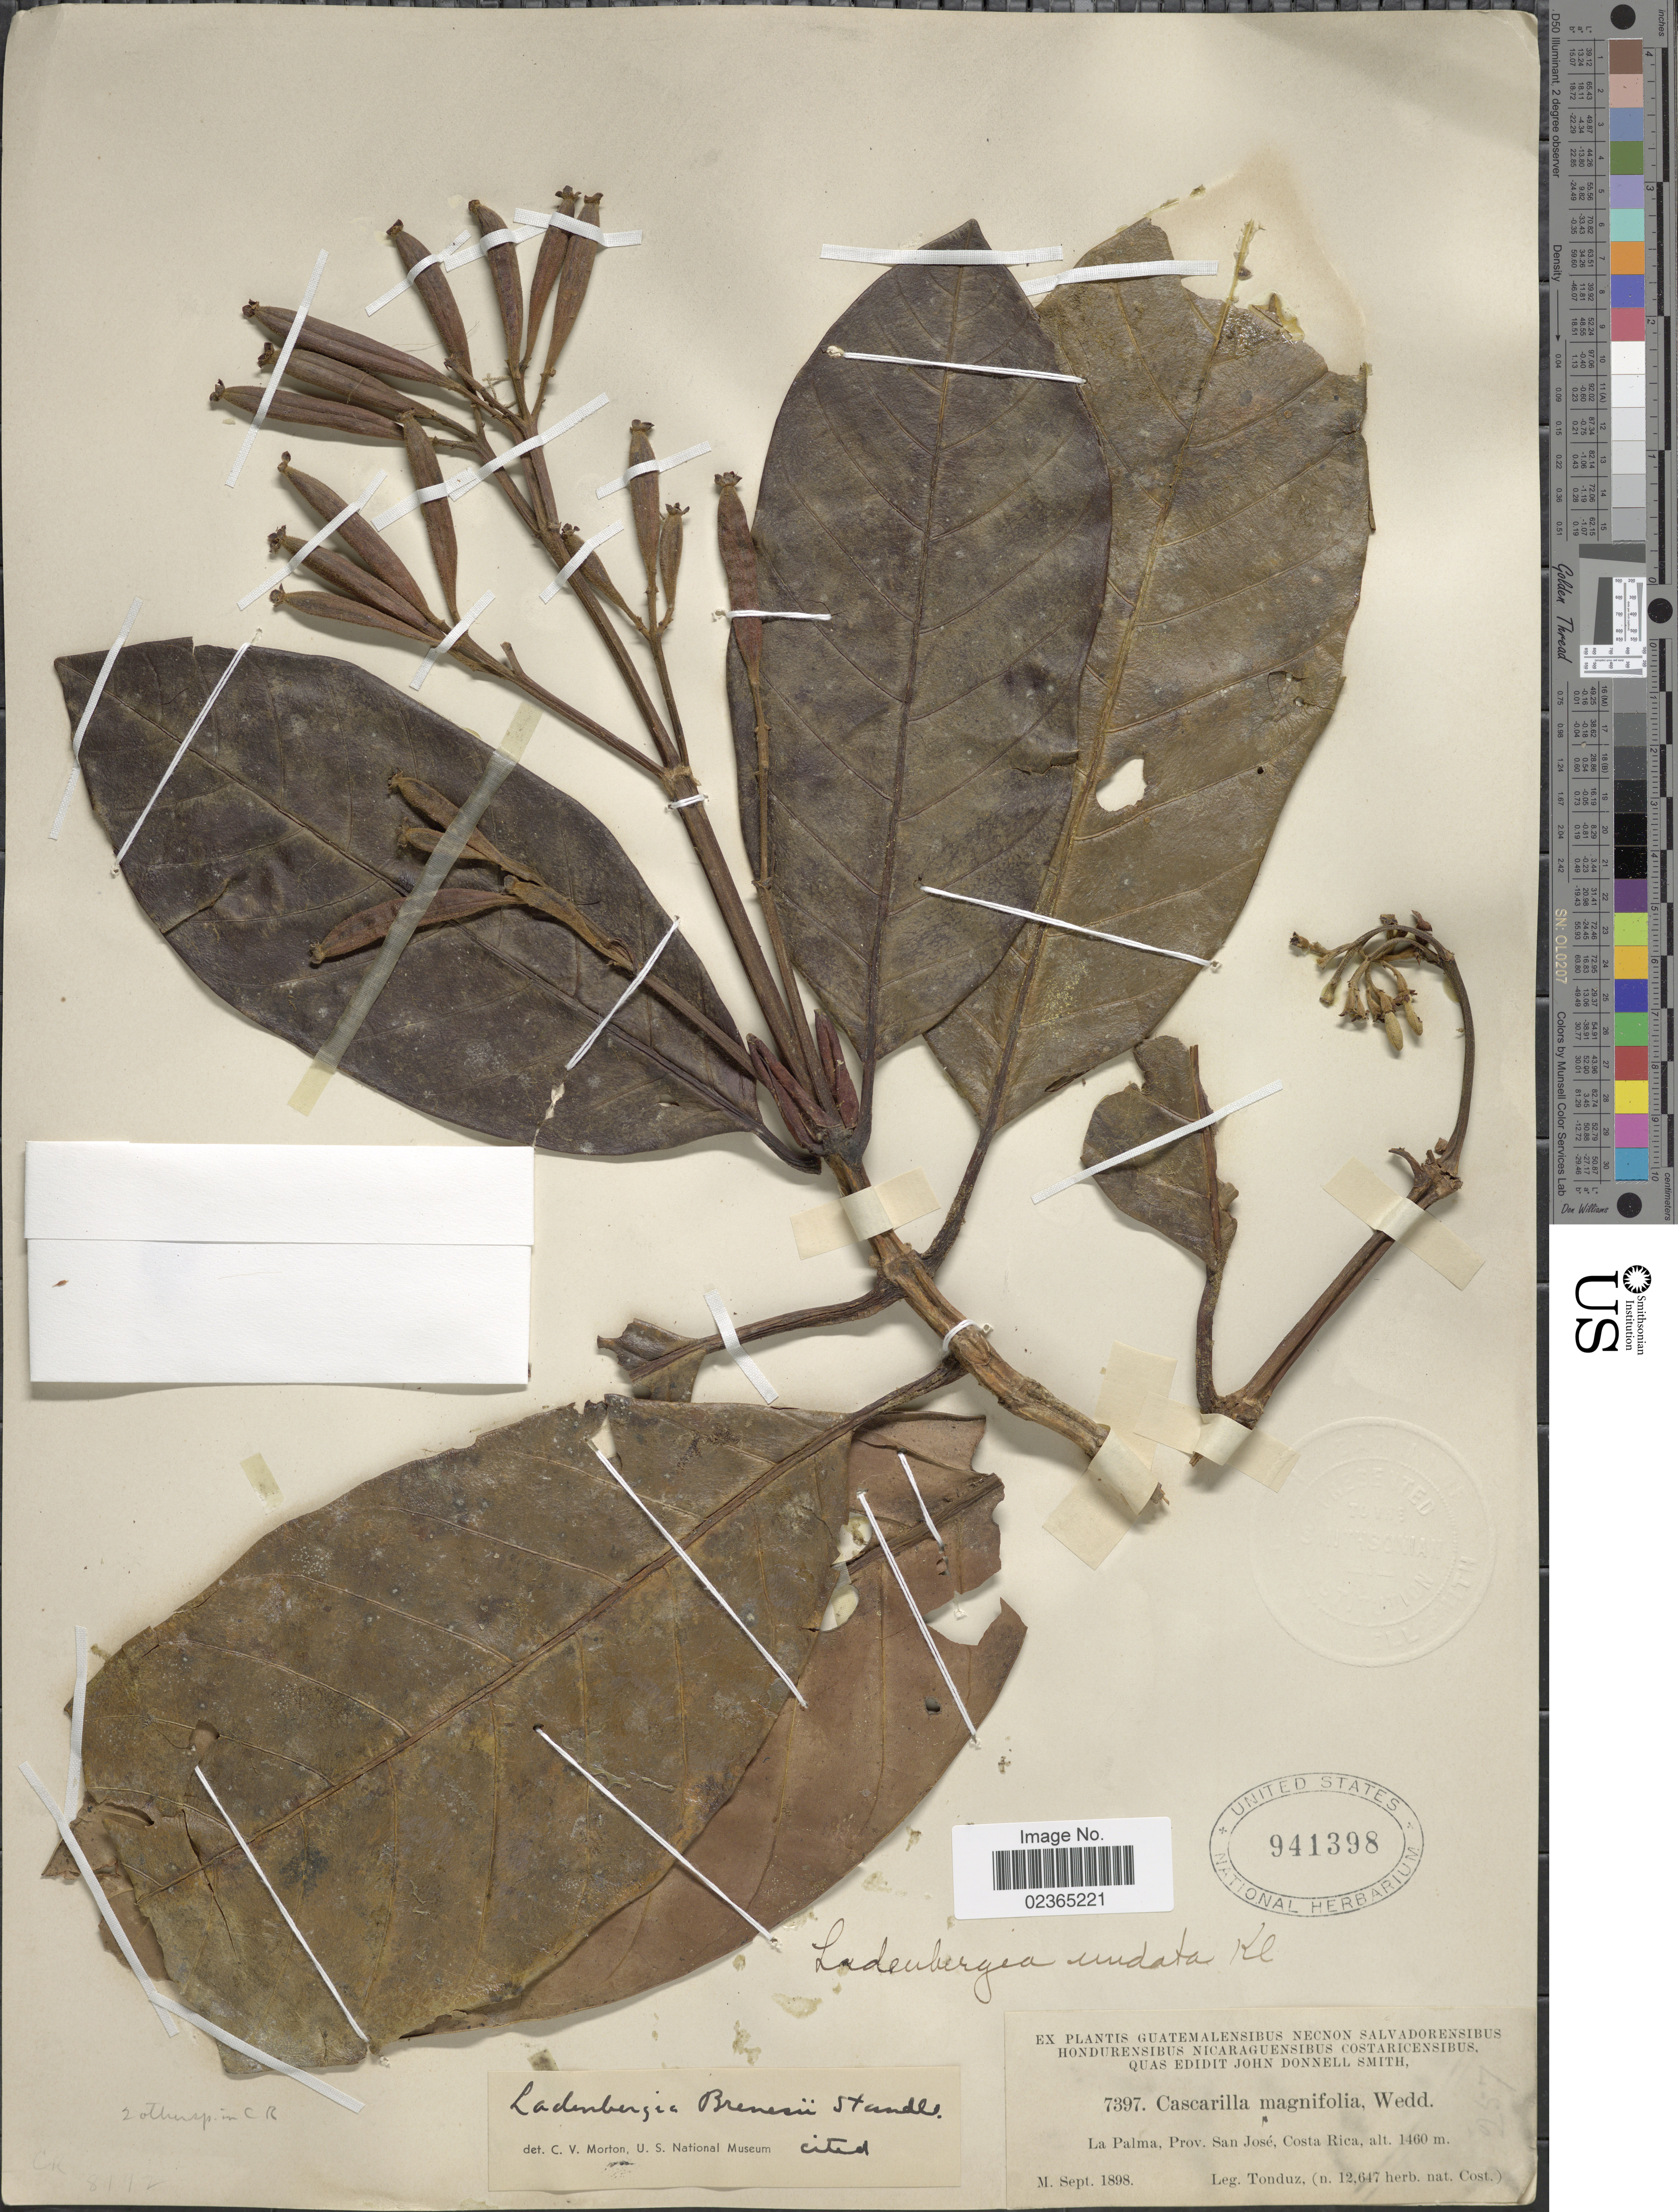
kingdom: Plantae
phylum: Tracheophyta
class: Magnoliopsida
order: Gentianales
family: Rubiaceae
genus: Ladenbergia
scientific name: Ladenbergia brenesii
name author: Standl.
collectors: A. Tonduz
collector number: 7397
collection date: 1898-09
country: Costa Rica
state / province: San José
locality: La Palma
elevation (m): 1460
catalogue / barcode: US 941398